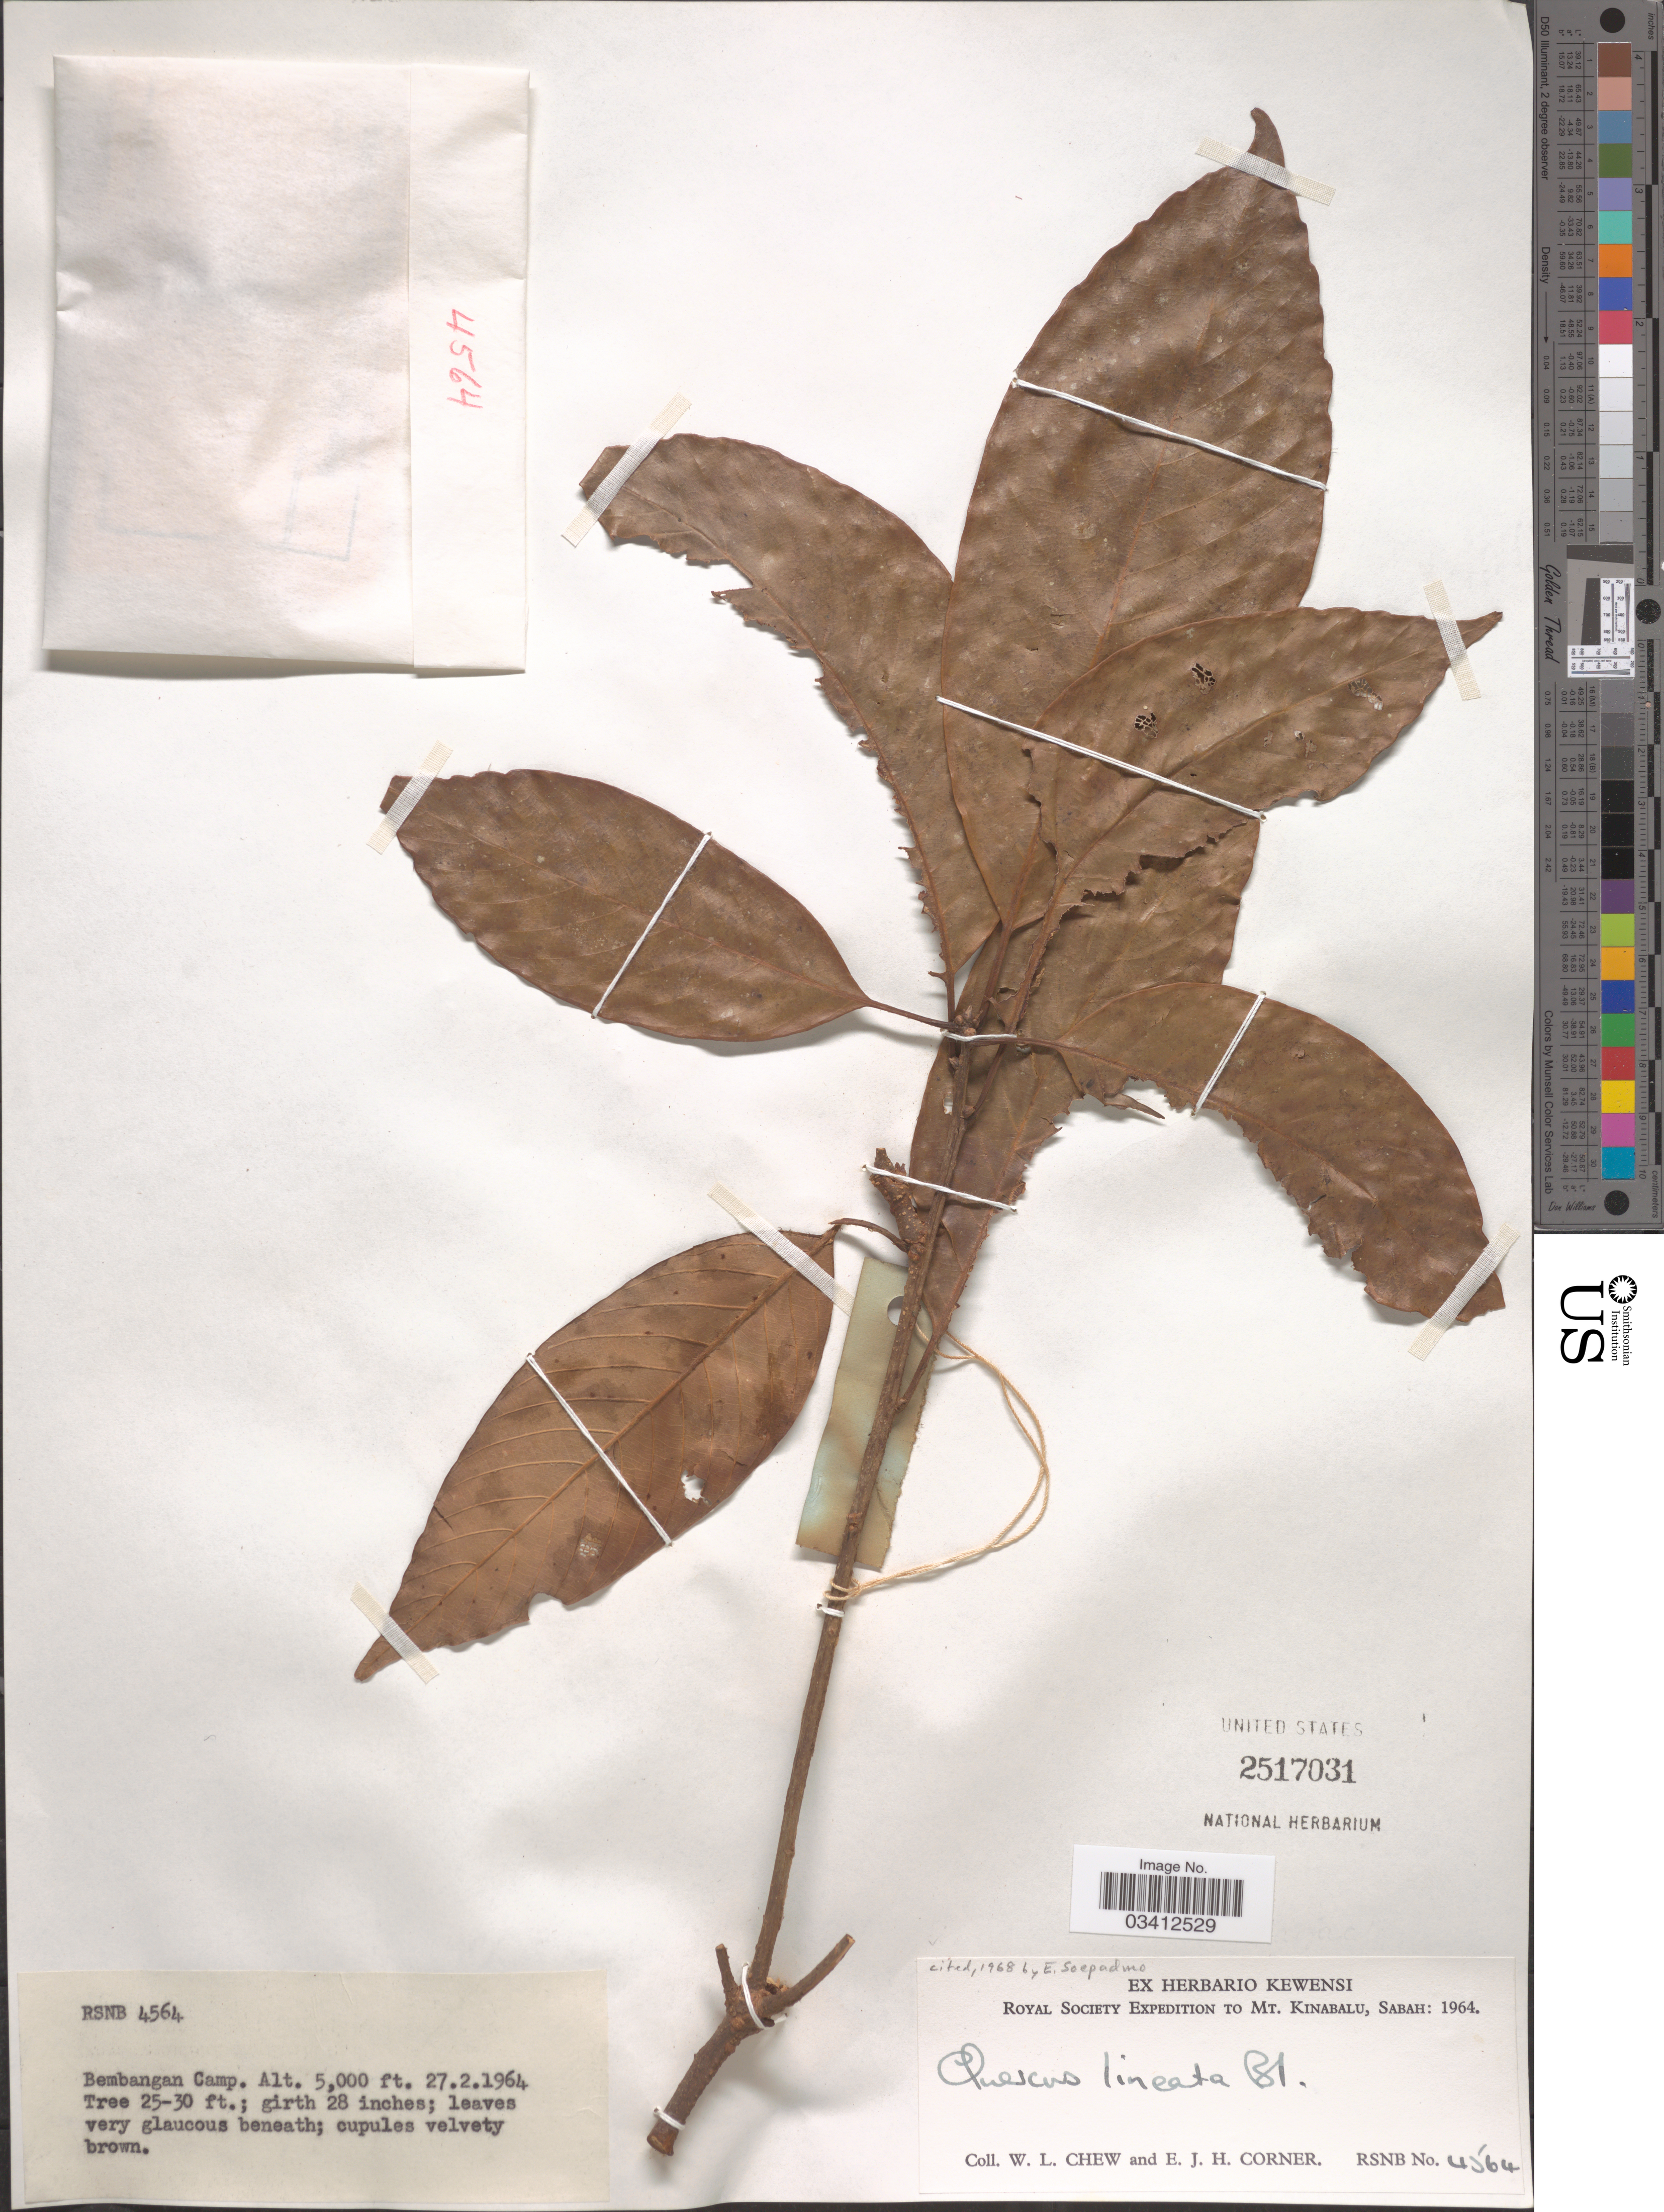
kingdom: Plantae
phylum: Tracheophyta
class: Magnoliopsida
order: Fagales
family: Fagaceae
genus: Quercus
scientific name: Quercus lineata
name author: Blume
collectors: W. Chew & E. Corner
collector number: RSNB 4564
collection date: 1964-02-27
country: Malaysia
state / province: Sabah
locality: Bembangan Camp. Mt. Kinabalu.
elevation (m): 1524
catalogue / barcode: US 2517031